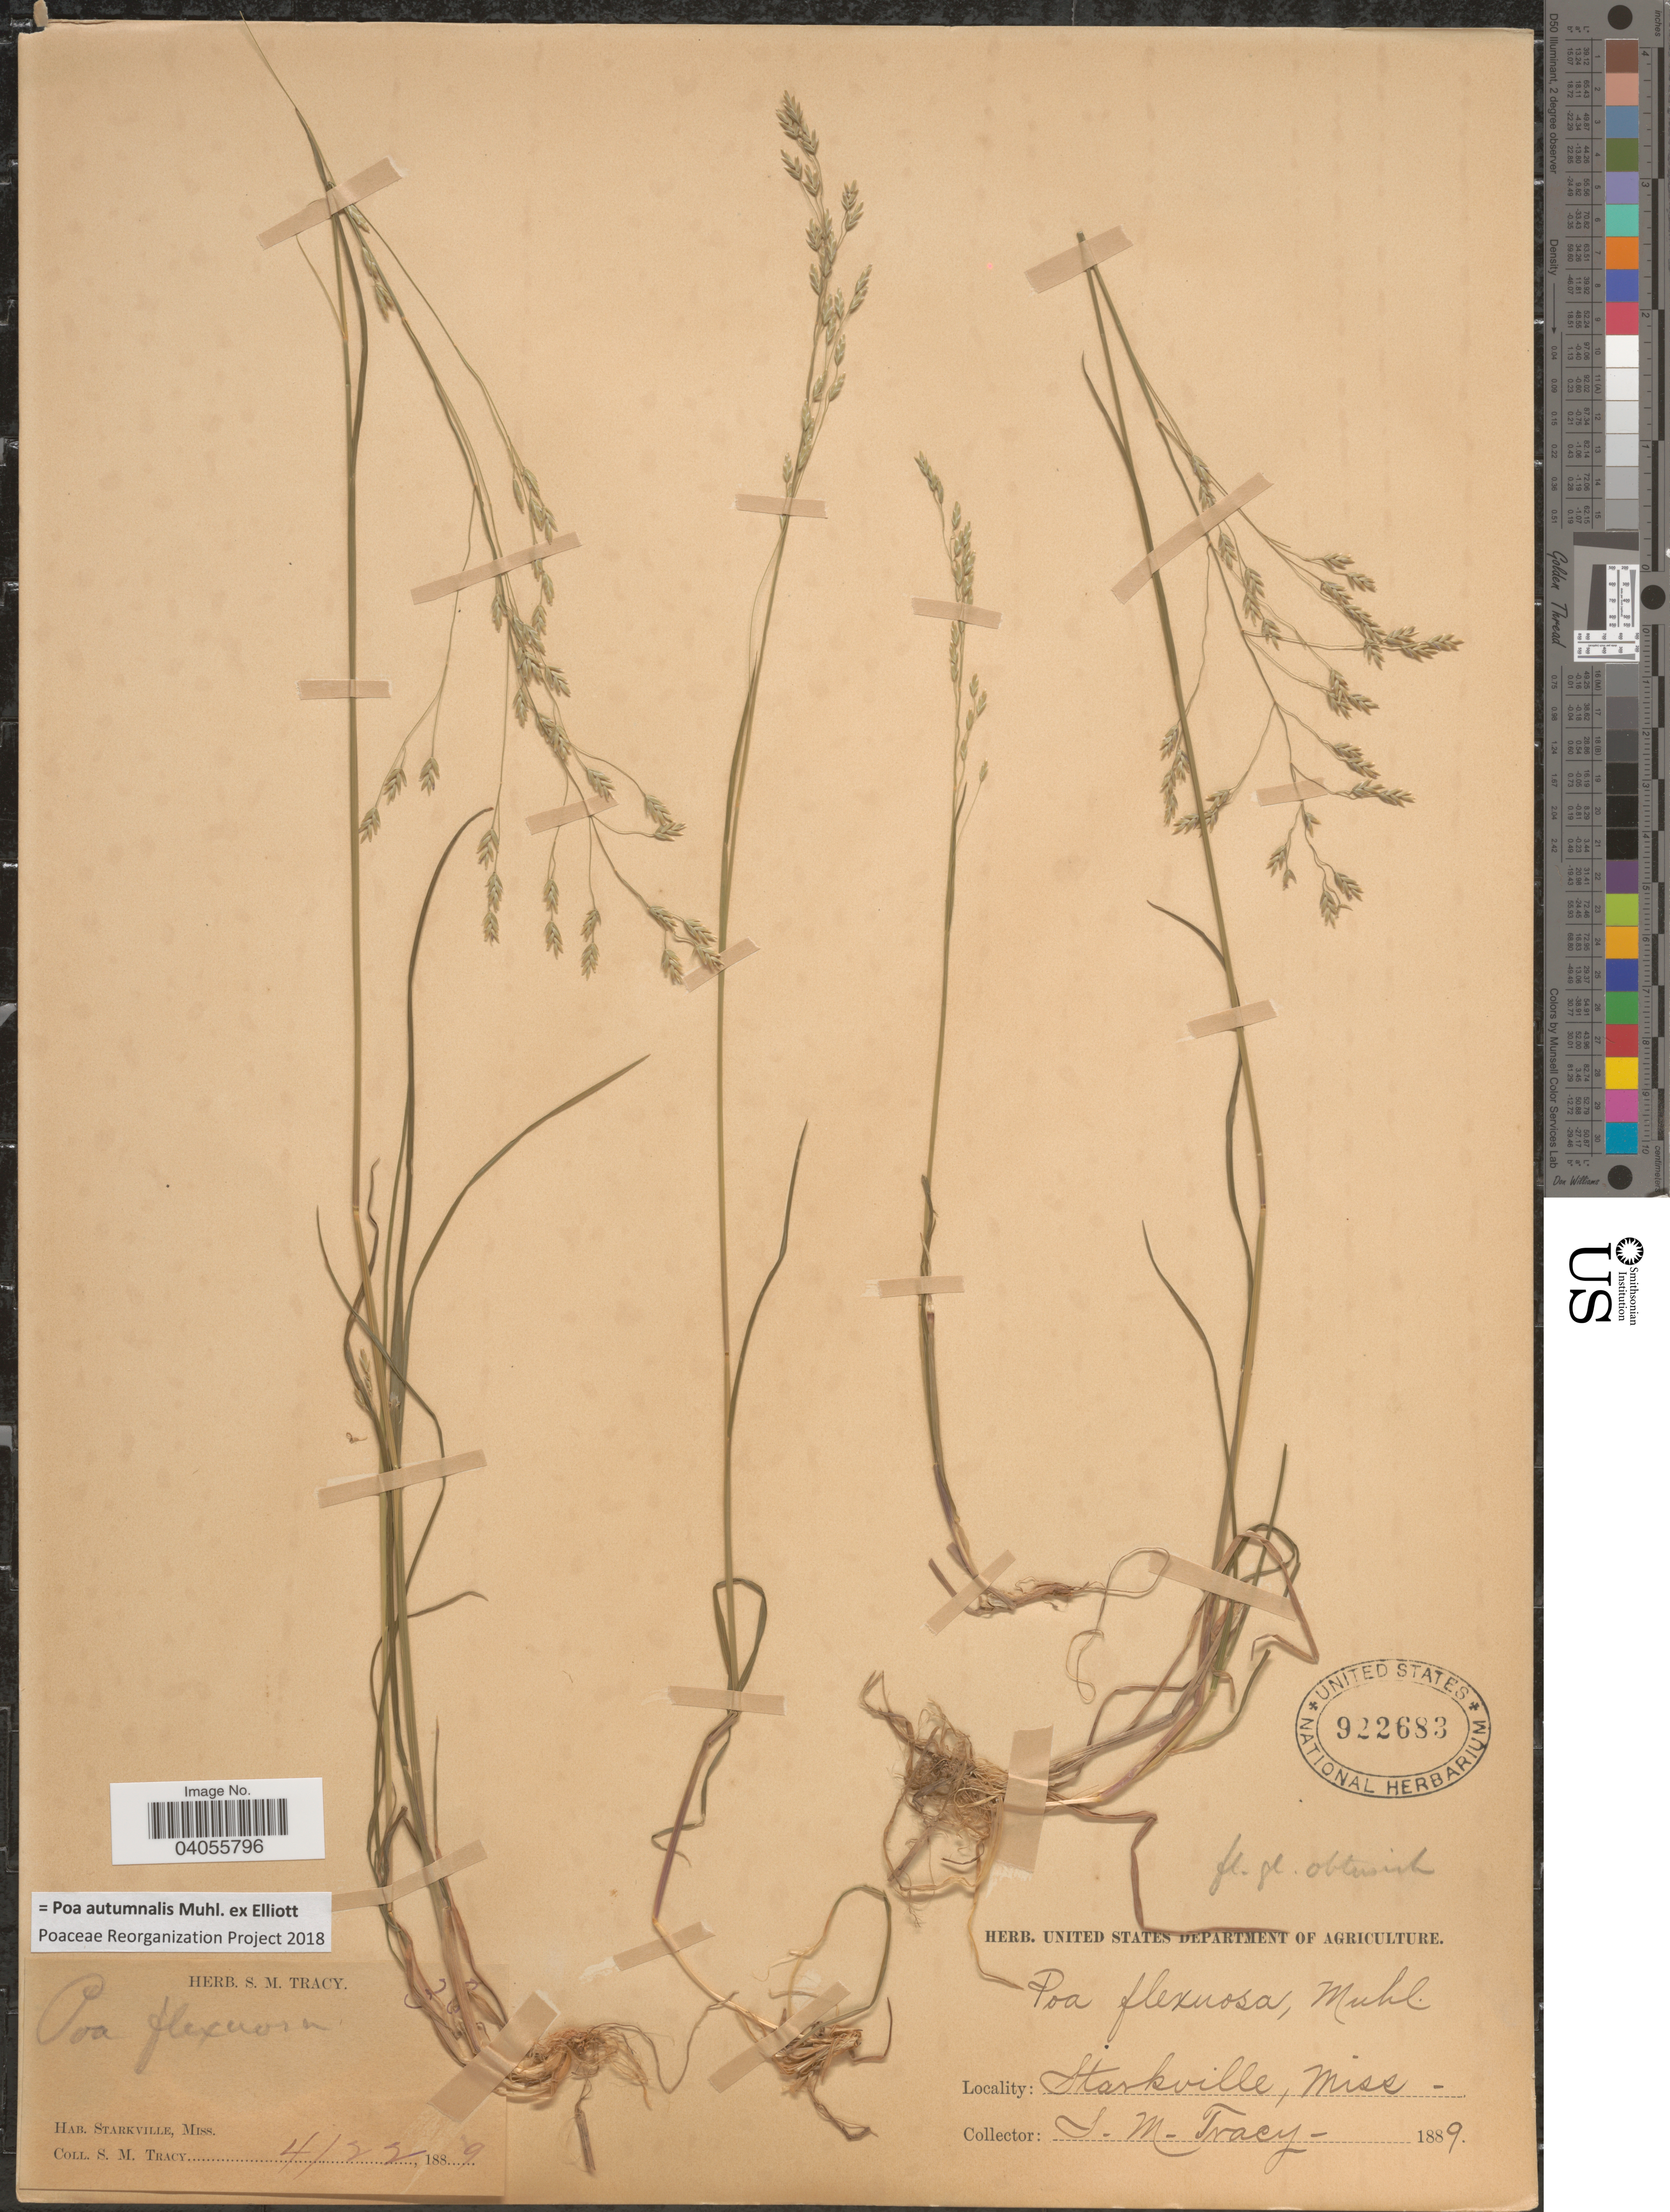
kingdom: Plantae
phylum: Tracheophyta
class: Liliopsida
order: Poales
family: Poaceae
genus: Poa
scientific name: Poa autumnalis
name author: Muhl. ex Elliott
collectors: S. M. Tracy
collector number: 38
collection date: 1889-04-22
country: United States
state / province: Mississippi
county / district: Oktibbeha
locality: Starkville.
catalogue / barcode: US 922683